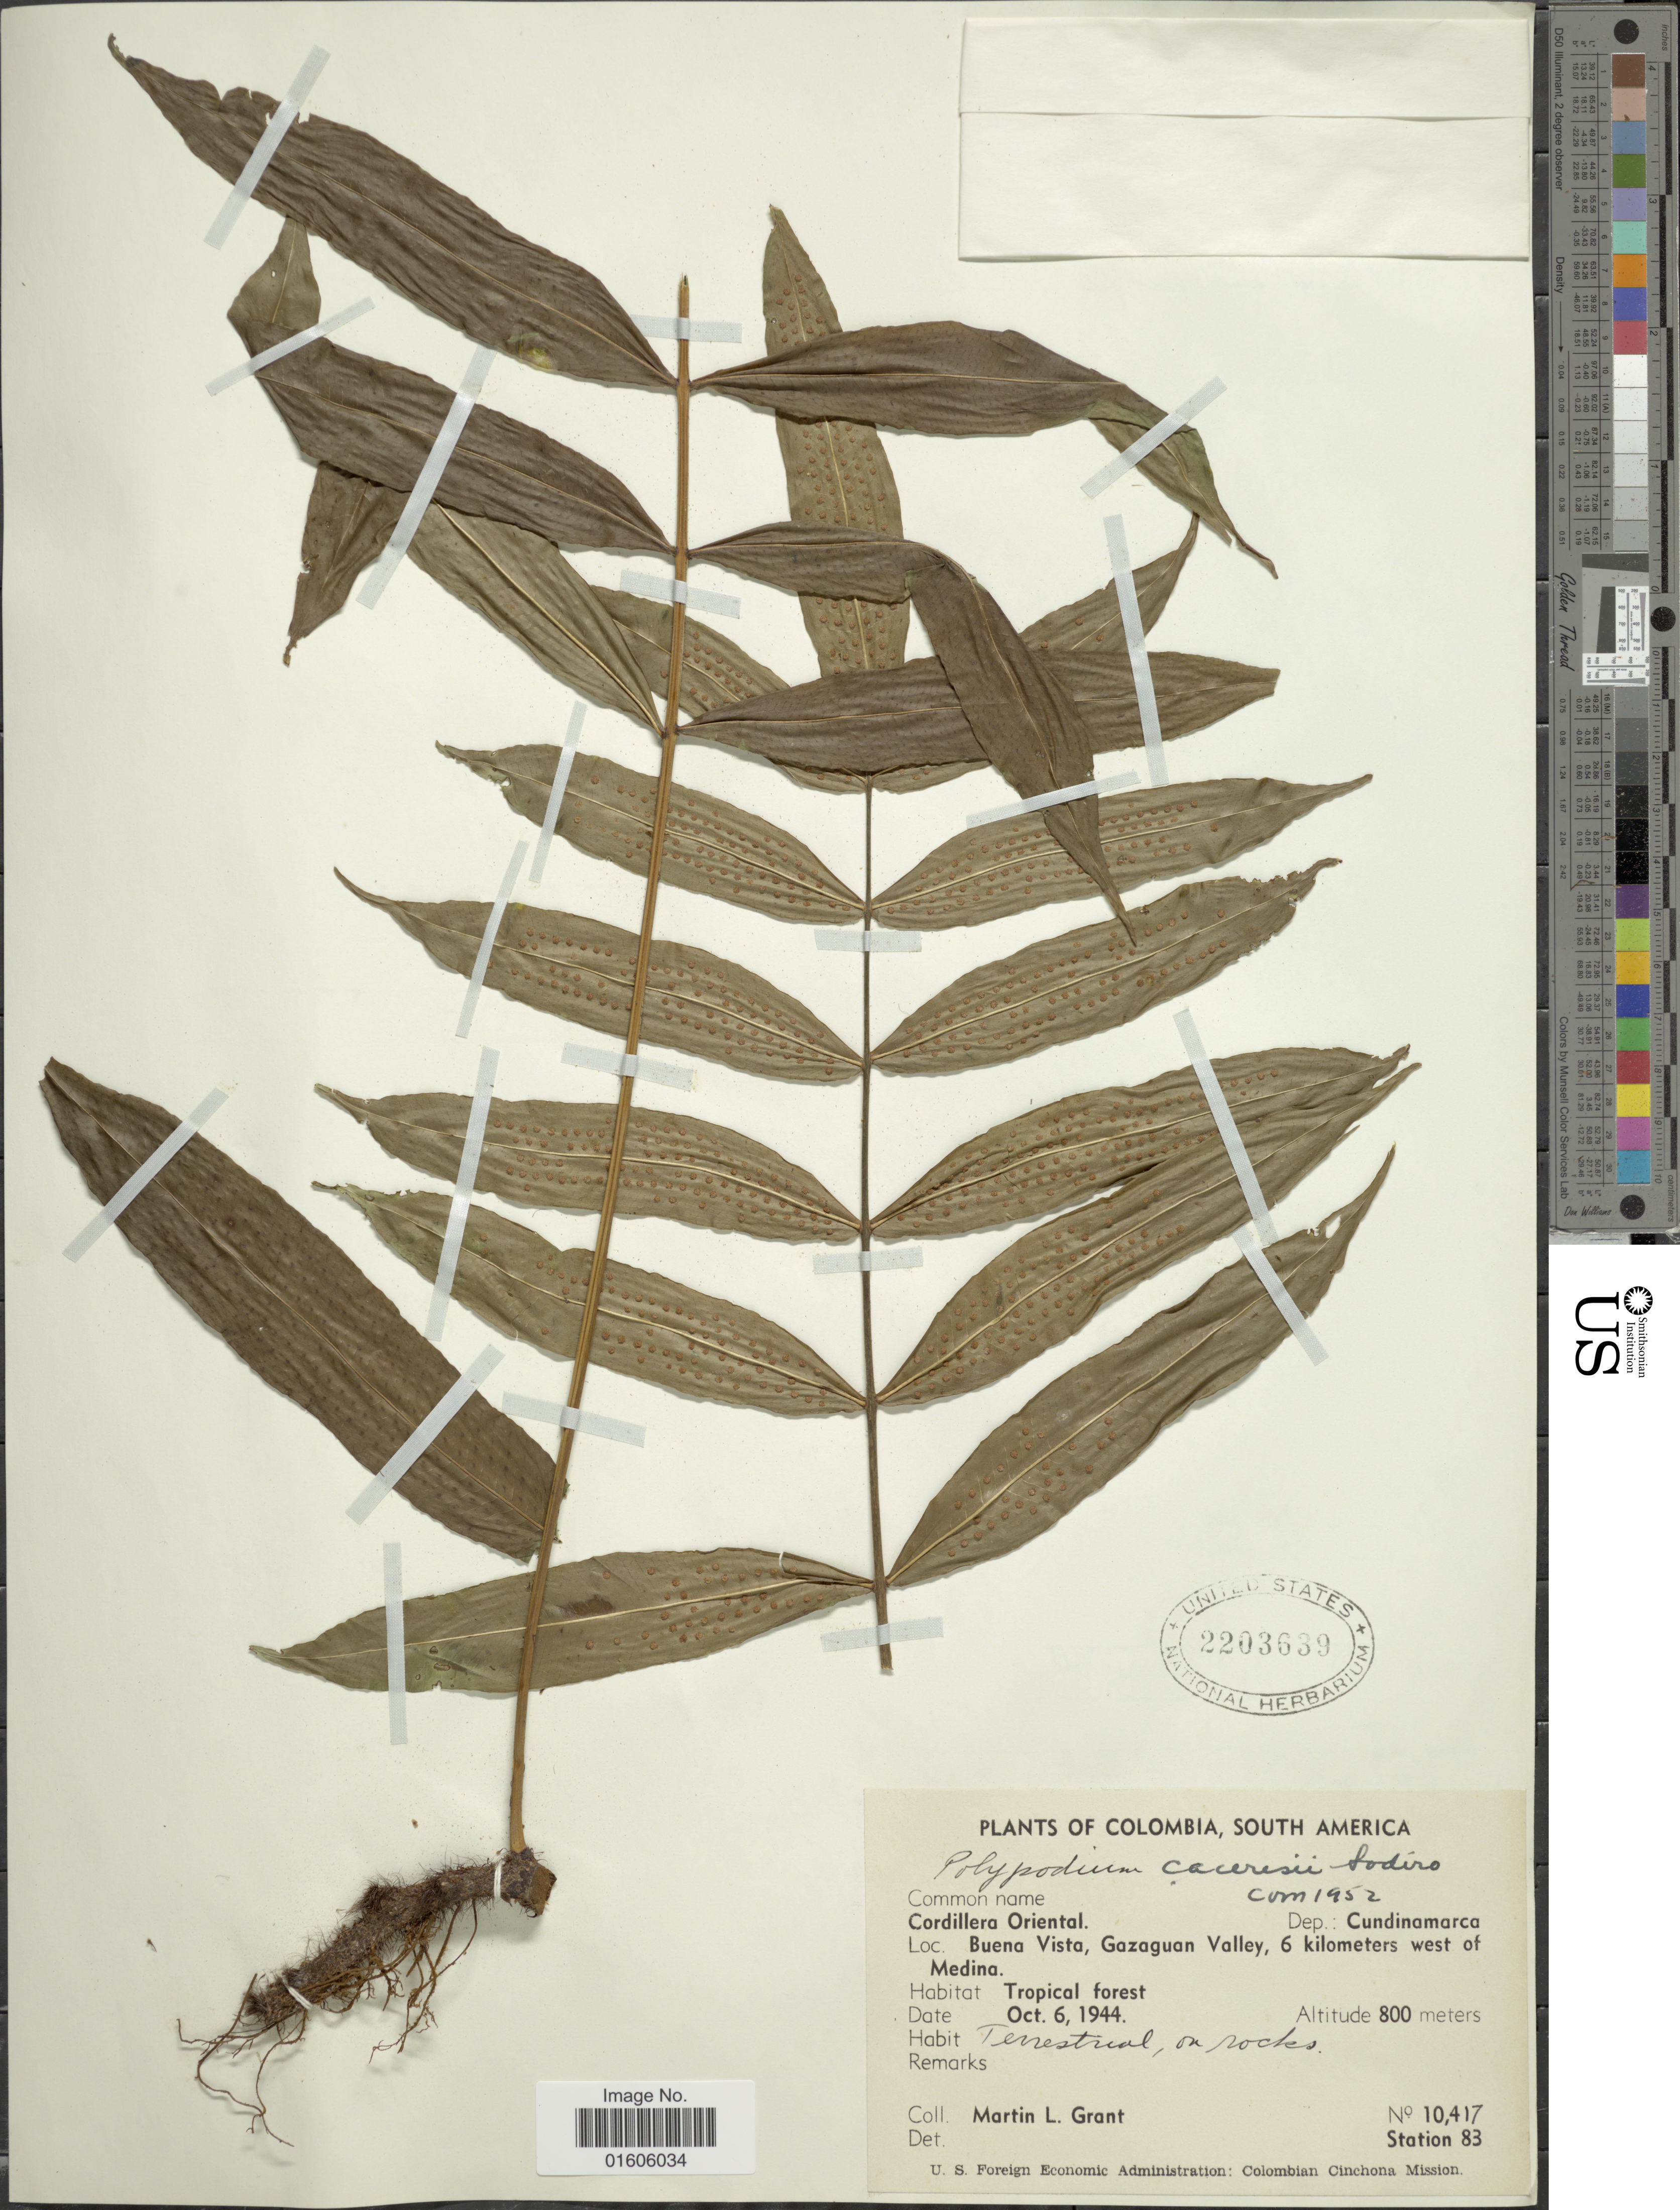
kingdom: Plantae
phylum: Tracheophyta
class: Polypodiopsida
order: Polypodiales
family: Polypodiaceae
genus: Serpocaulon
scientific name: Serpocaulon caceresii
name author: A.R. Sm.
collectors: M. L. Grant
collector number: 10417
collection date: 1944-10-06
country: Colombia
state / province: Cundinamarca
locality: Cordillera Oriental. Dep.: Cundinamarca. Buena Vista, Gazaguan Valley, 6 kilometers west of Medina.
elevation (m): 800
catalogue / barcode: US 2203639